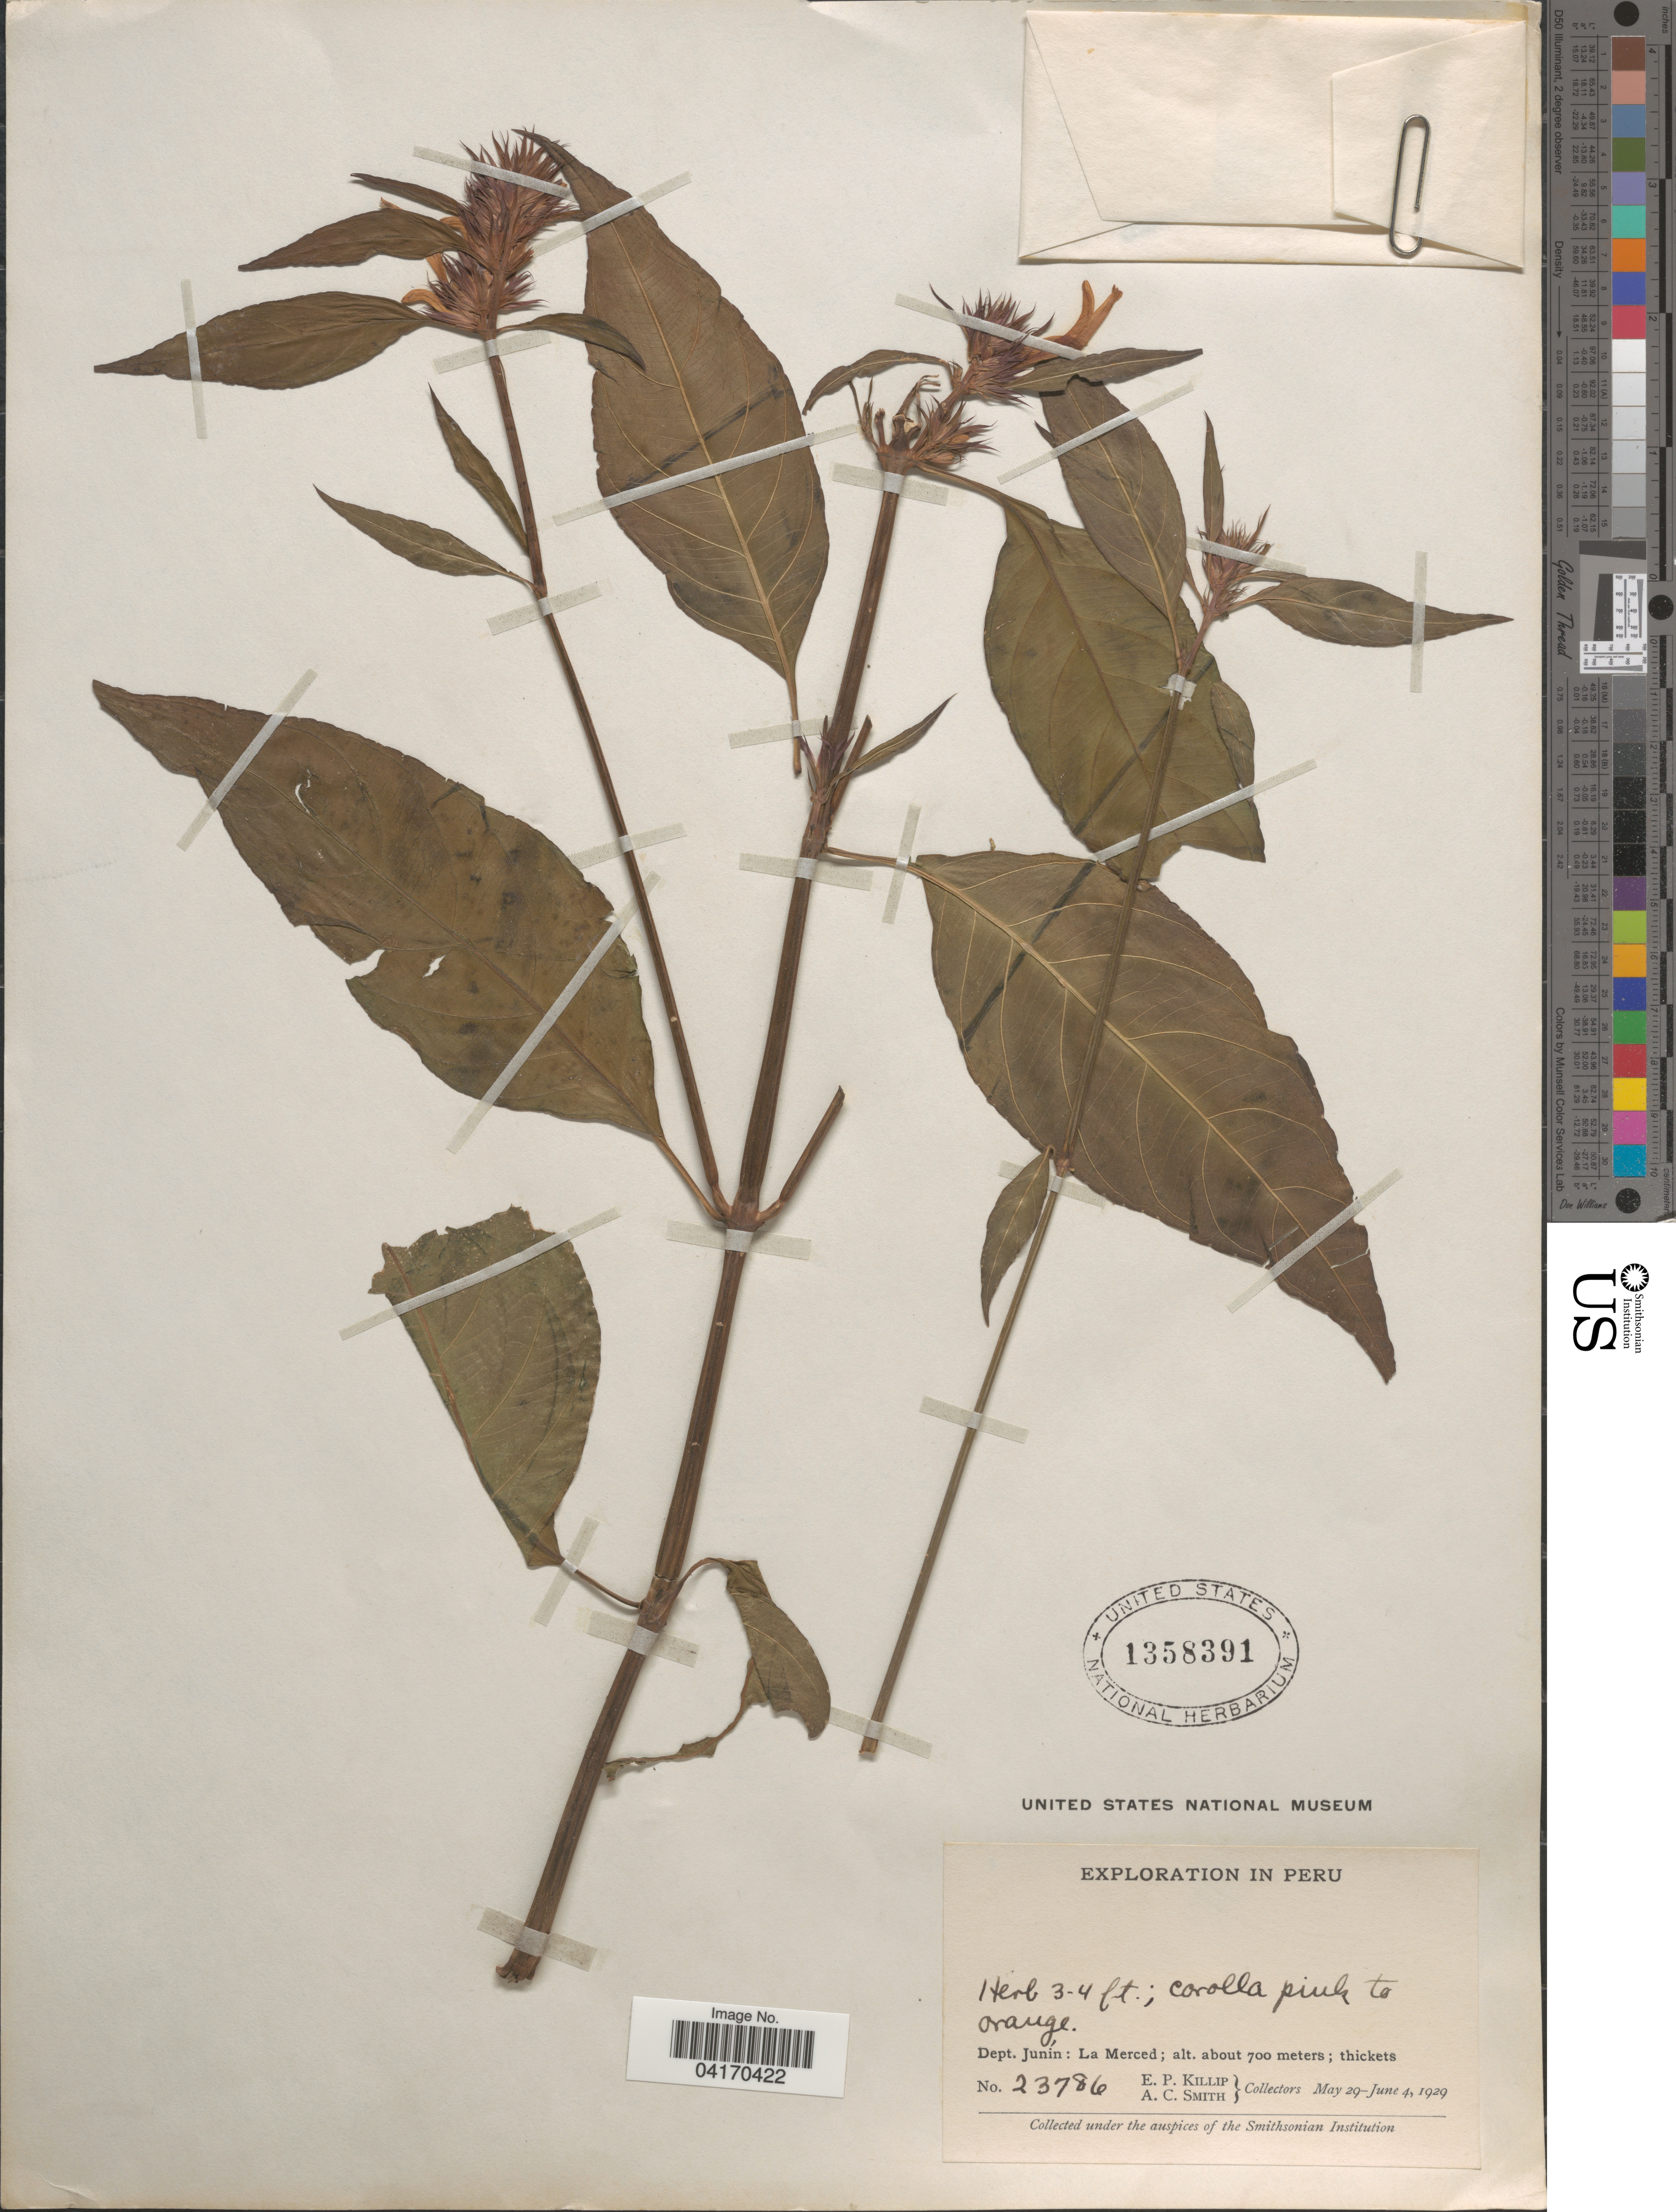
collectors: E. P. Killip & A. C. Smith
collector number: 23786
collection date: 1929-05-29/1929-06-04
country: Peru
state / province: Junín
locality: Exploration in Peru. Dept. Junín: La Merced.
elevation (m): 700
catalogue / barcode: US 1358391